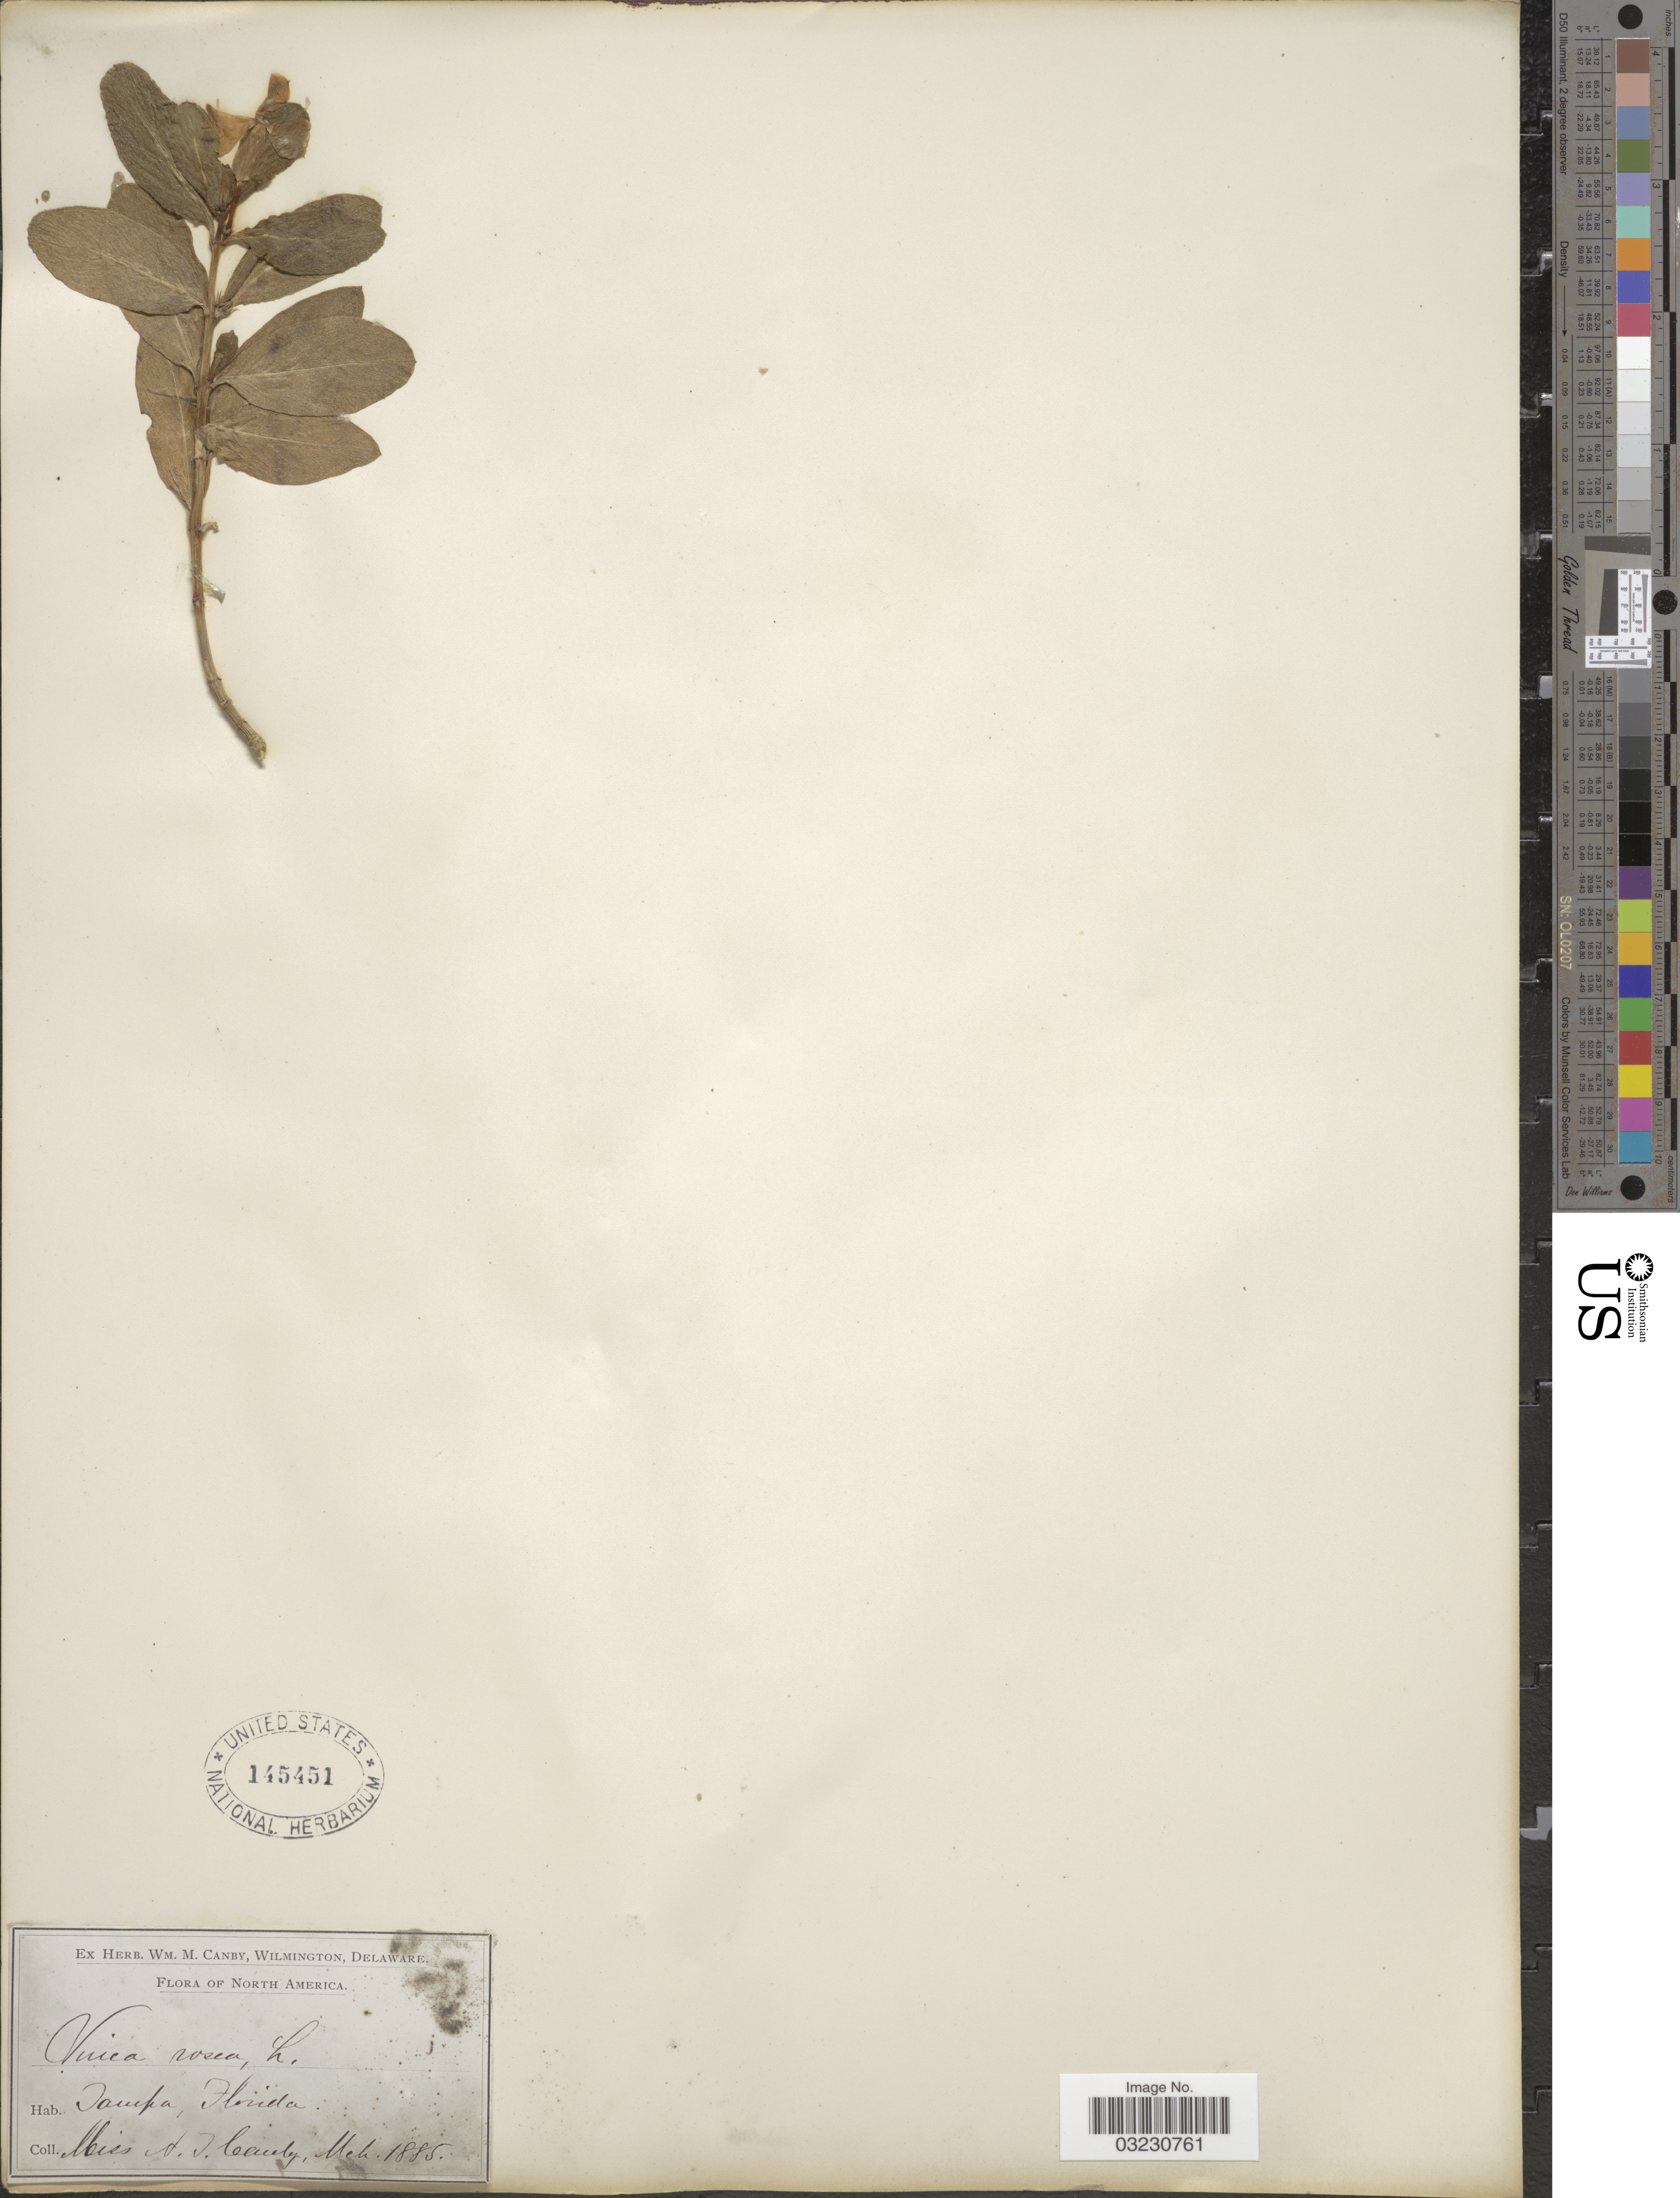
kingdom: Plantae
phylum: Tracheophyta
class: Magnoliopsida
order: Gentianales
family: Apocynaceae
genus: Catharanthus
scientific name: Catharanthus roseus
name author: (L.) G. Don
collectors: A. Canby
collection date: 1885-03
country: United States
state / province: Florida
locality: Tampa.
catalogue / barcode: US 145451